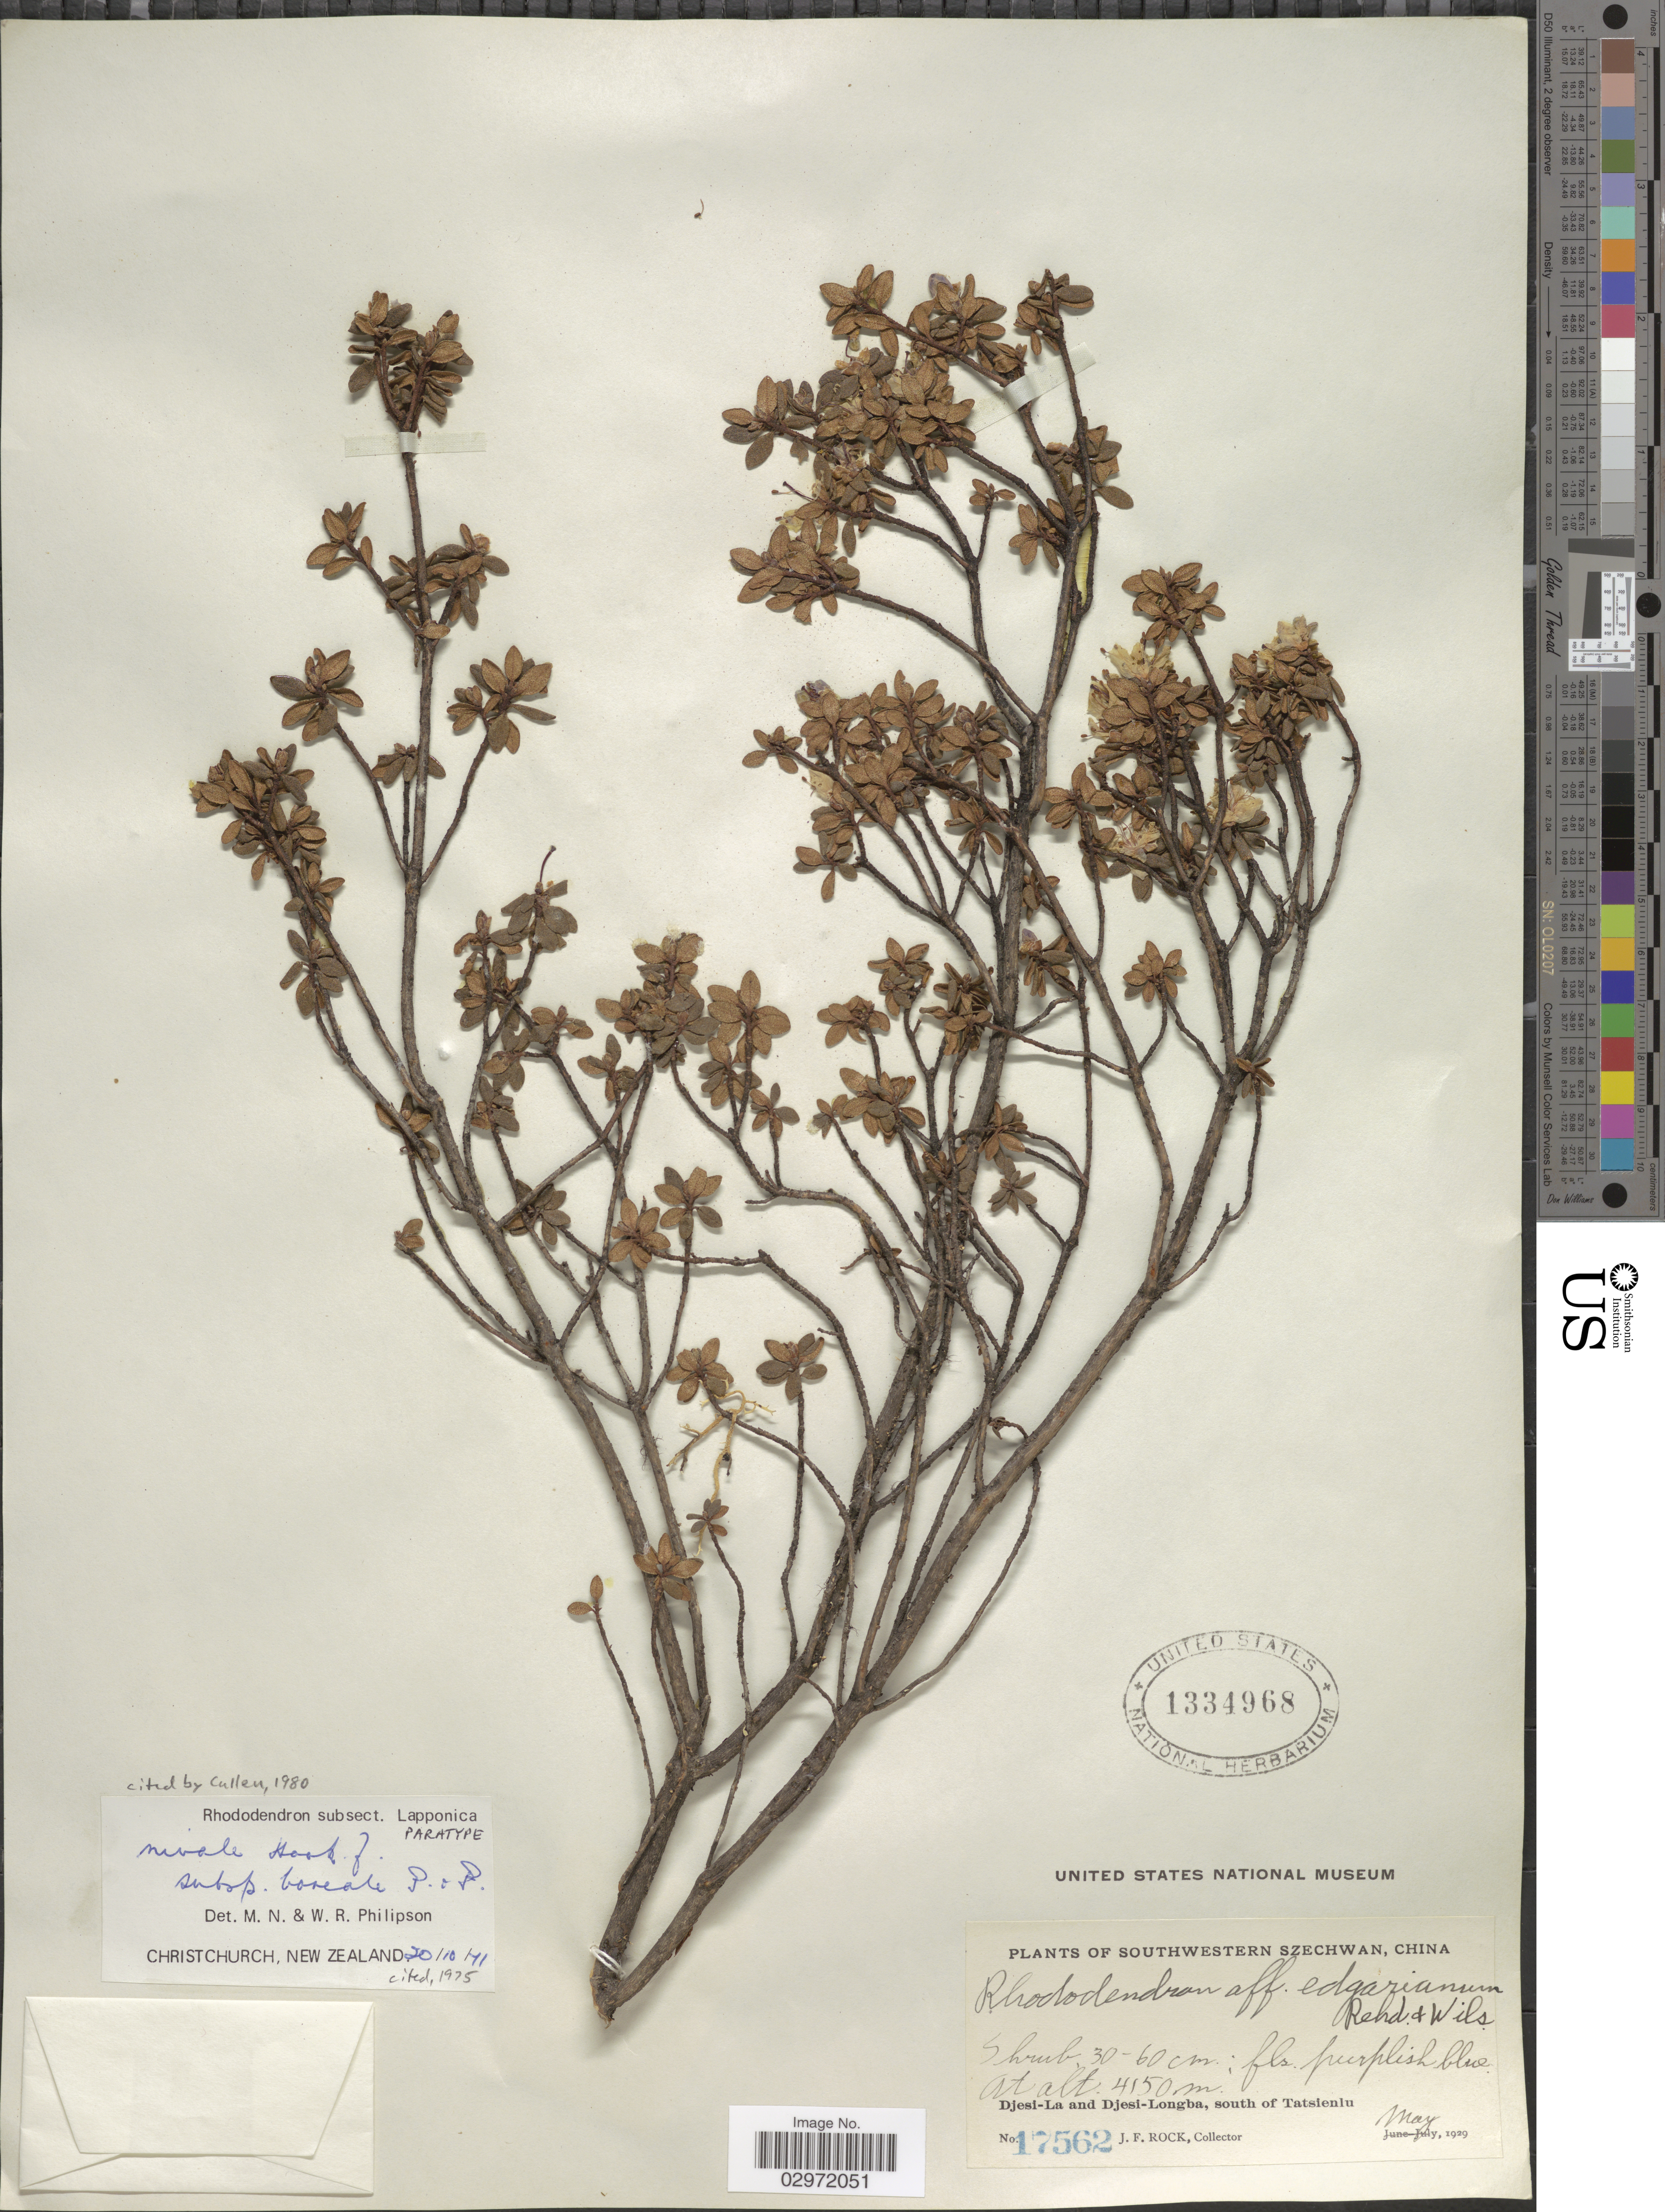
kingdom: Plantae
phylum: Tracheophyta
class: Magnoliopsida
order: Ericales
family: Ericaceae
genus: Rhododendron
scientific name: Rhododendron nivale subsp. boreale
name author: Philipson & M. N. Philipson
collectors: J. Rock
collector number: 17562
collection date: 1929-05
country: China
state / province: Sichuan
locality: Southwestern Szechwan. Djesi-La and Djesi-Longba, south of Tatsienlu.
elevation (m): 4150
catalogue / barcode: US 1334968